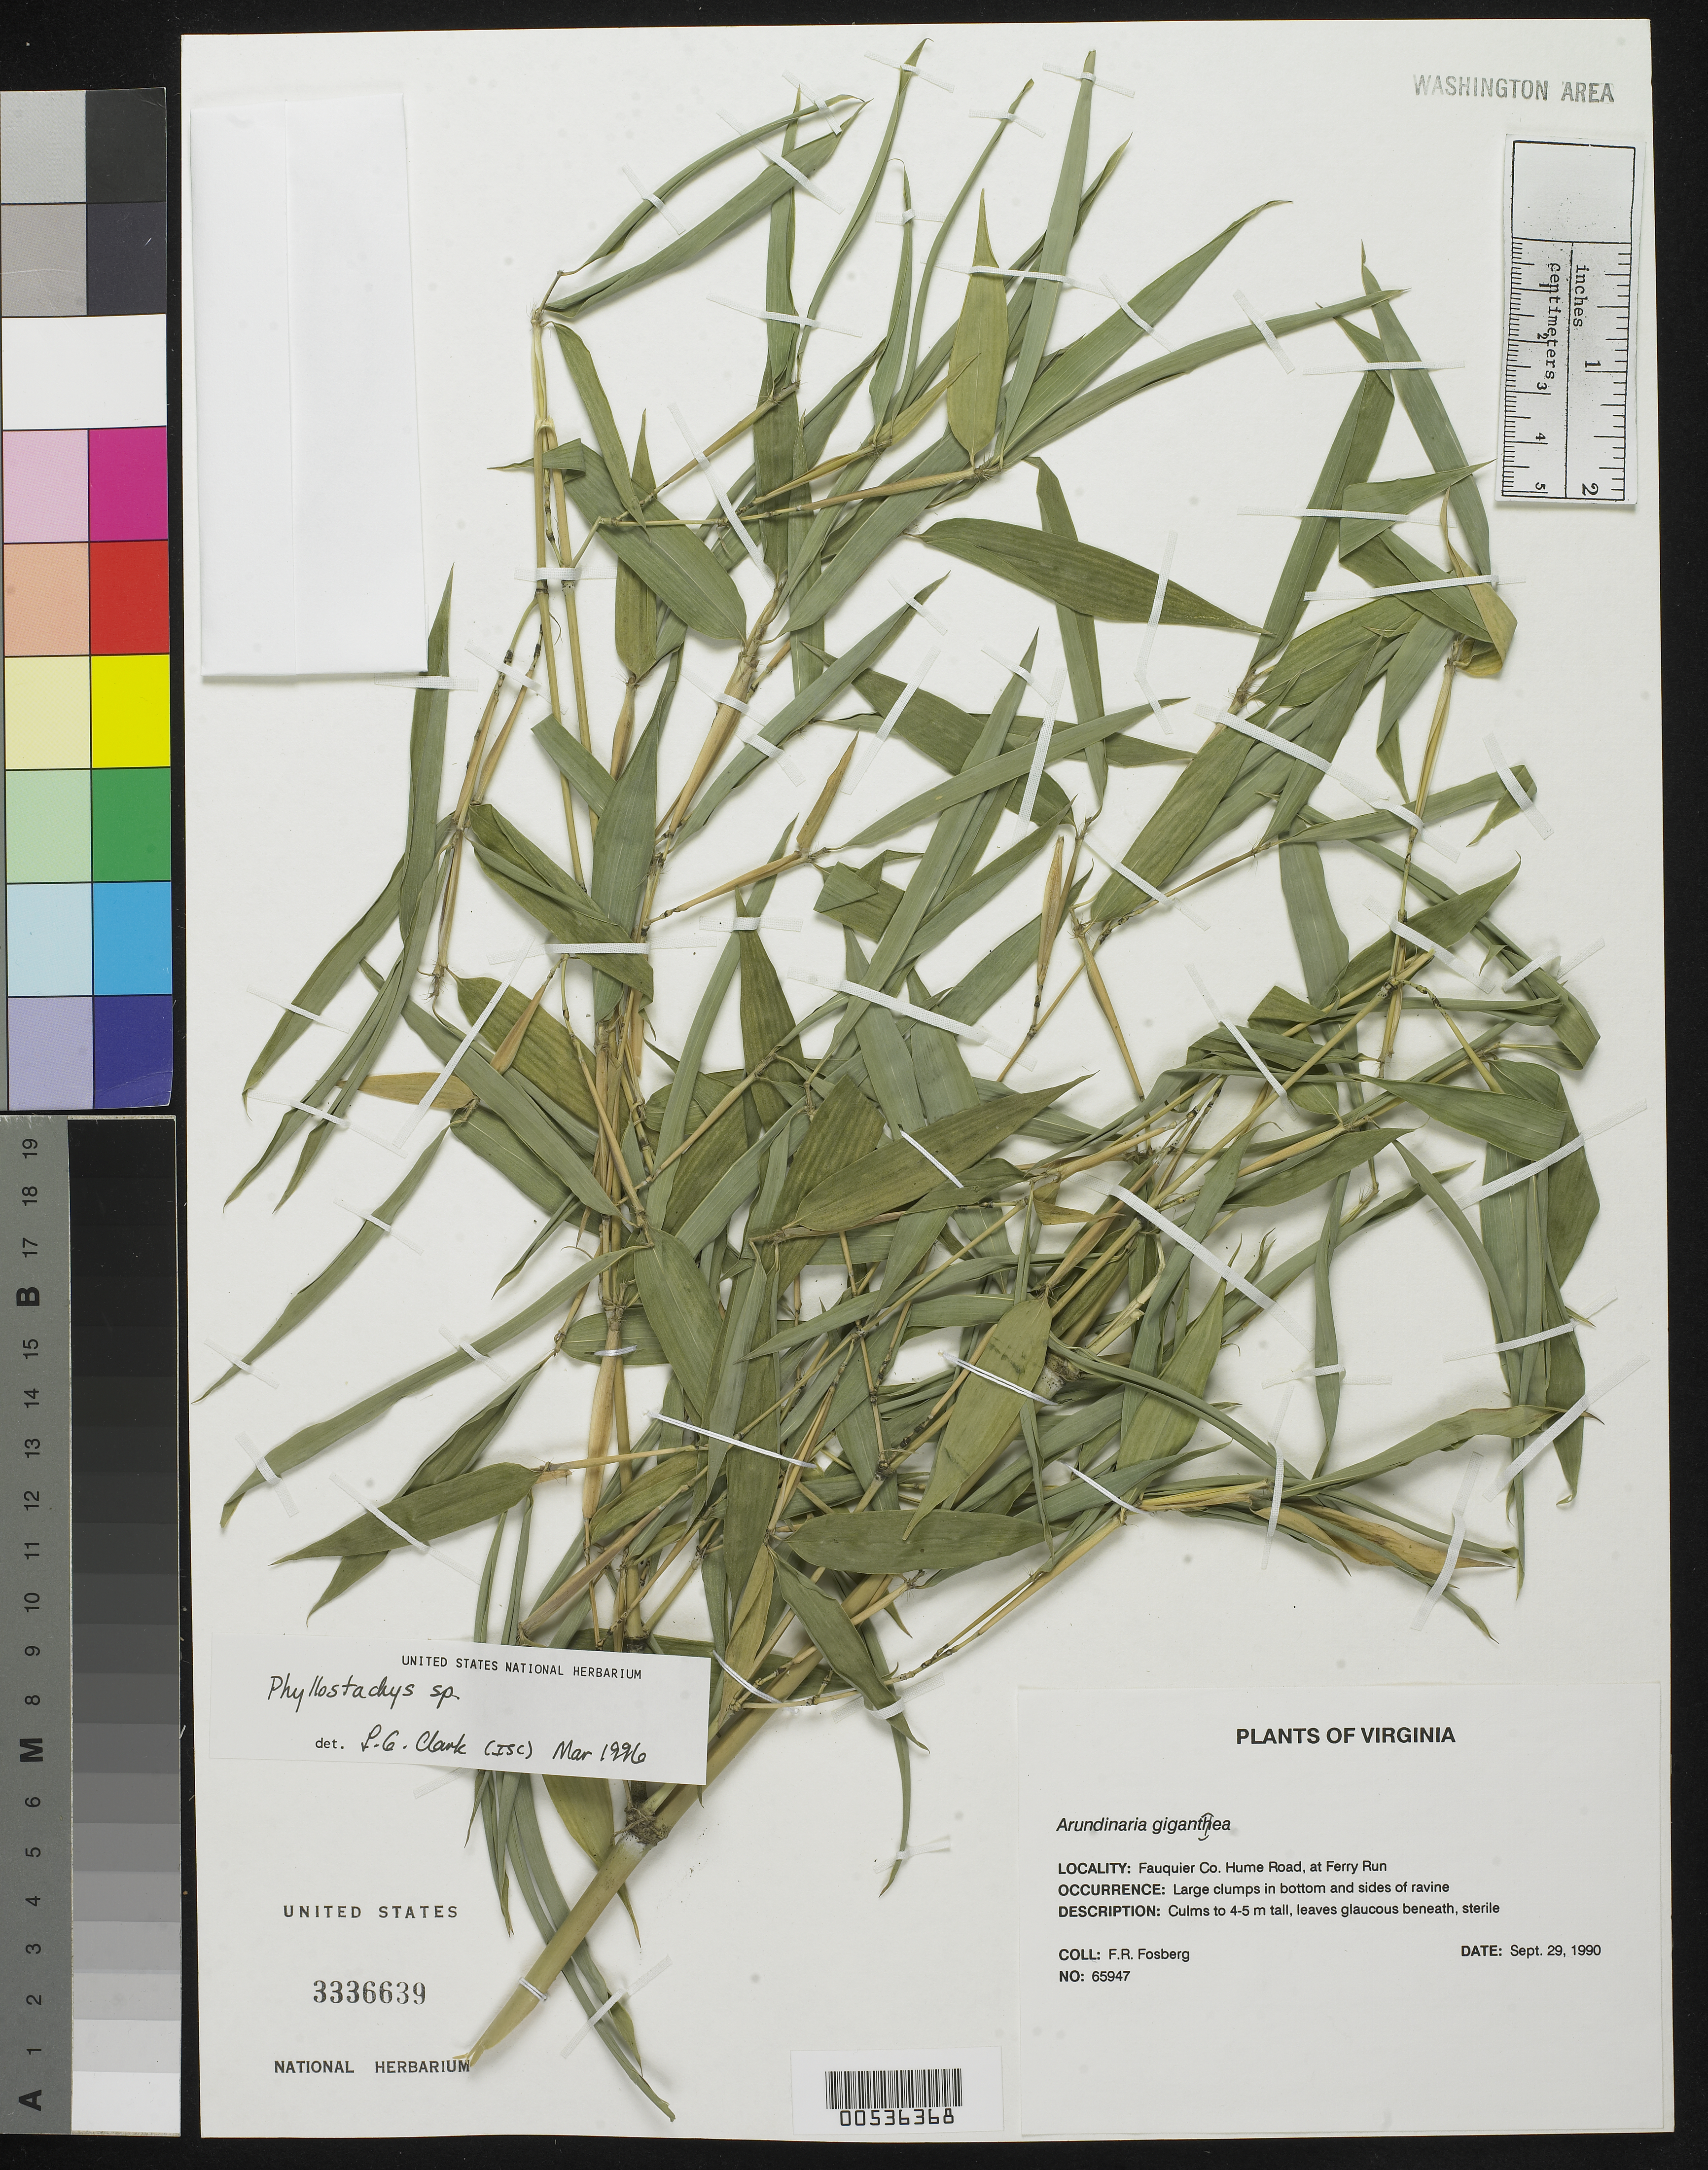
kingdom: Plantae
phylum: Tracheophyta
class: Liliopsida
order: Poales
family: Poaceae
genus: Phyllostachys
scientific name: Phyllostachys sp.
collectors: F. R. Fosberg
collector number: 65947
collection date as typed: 29 Sep 1990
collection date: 1990-09-29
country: United States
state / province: Virginia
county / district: Fauquier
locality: Hume road, at Ferry Run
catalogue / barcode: US 3336639